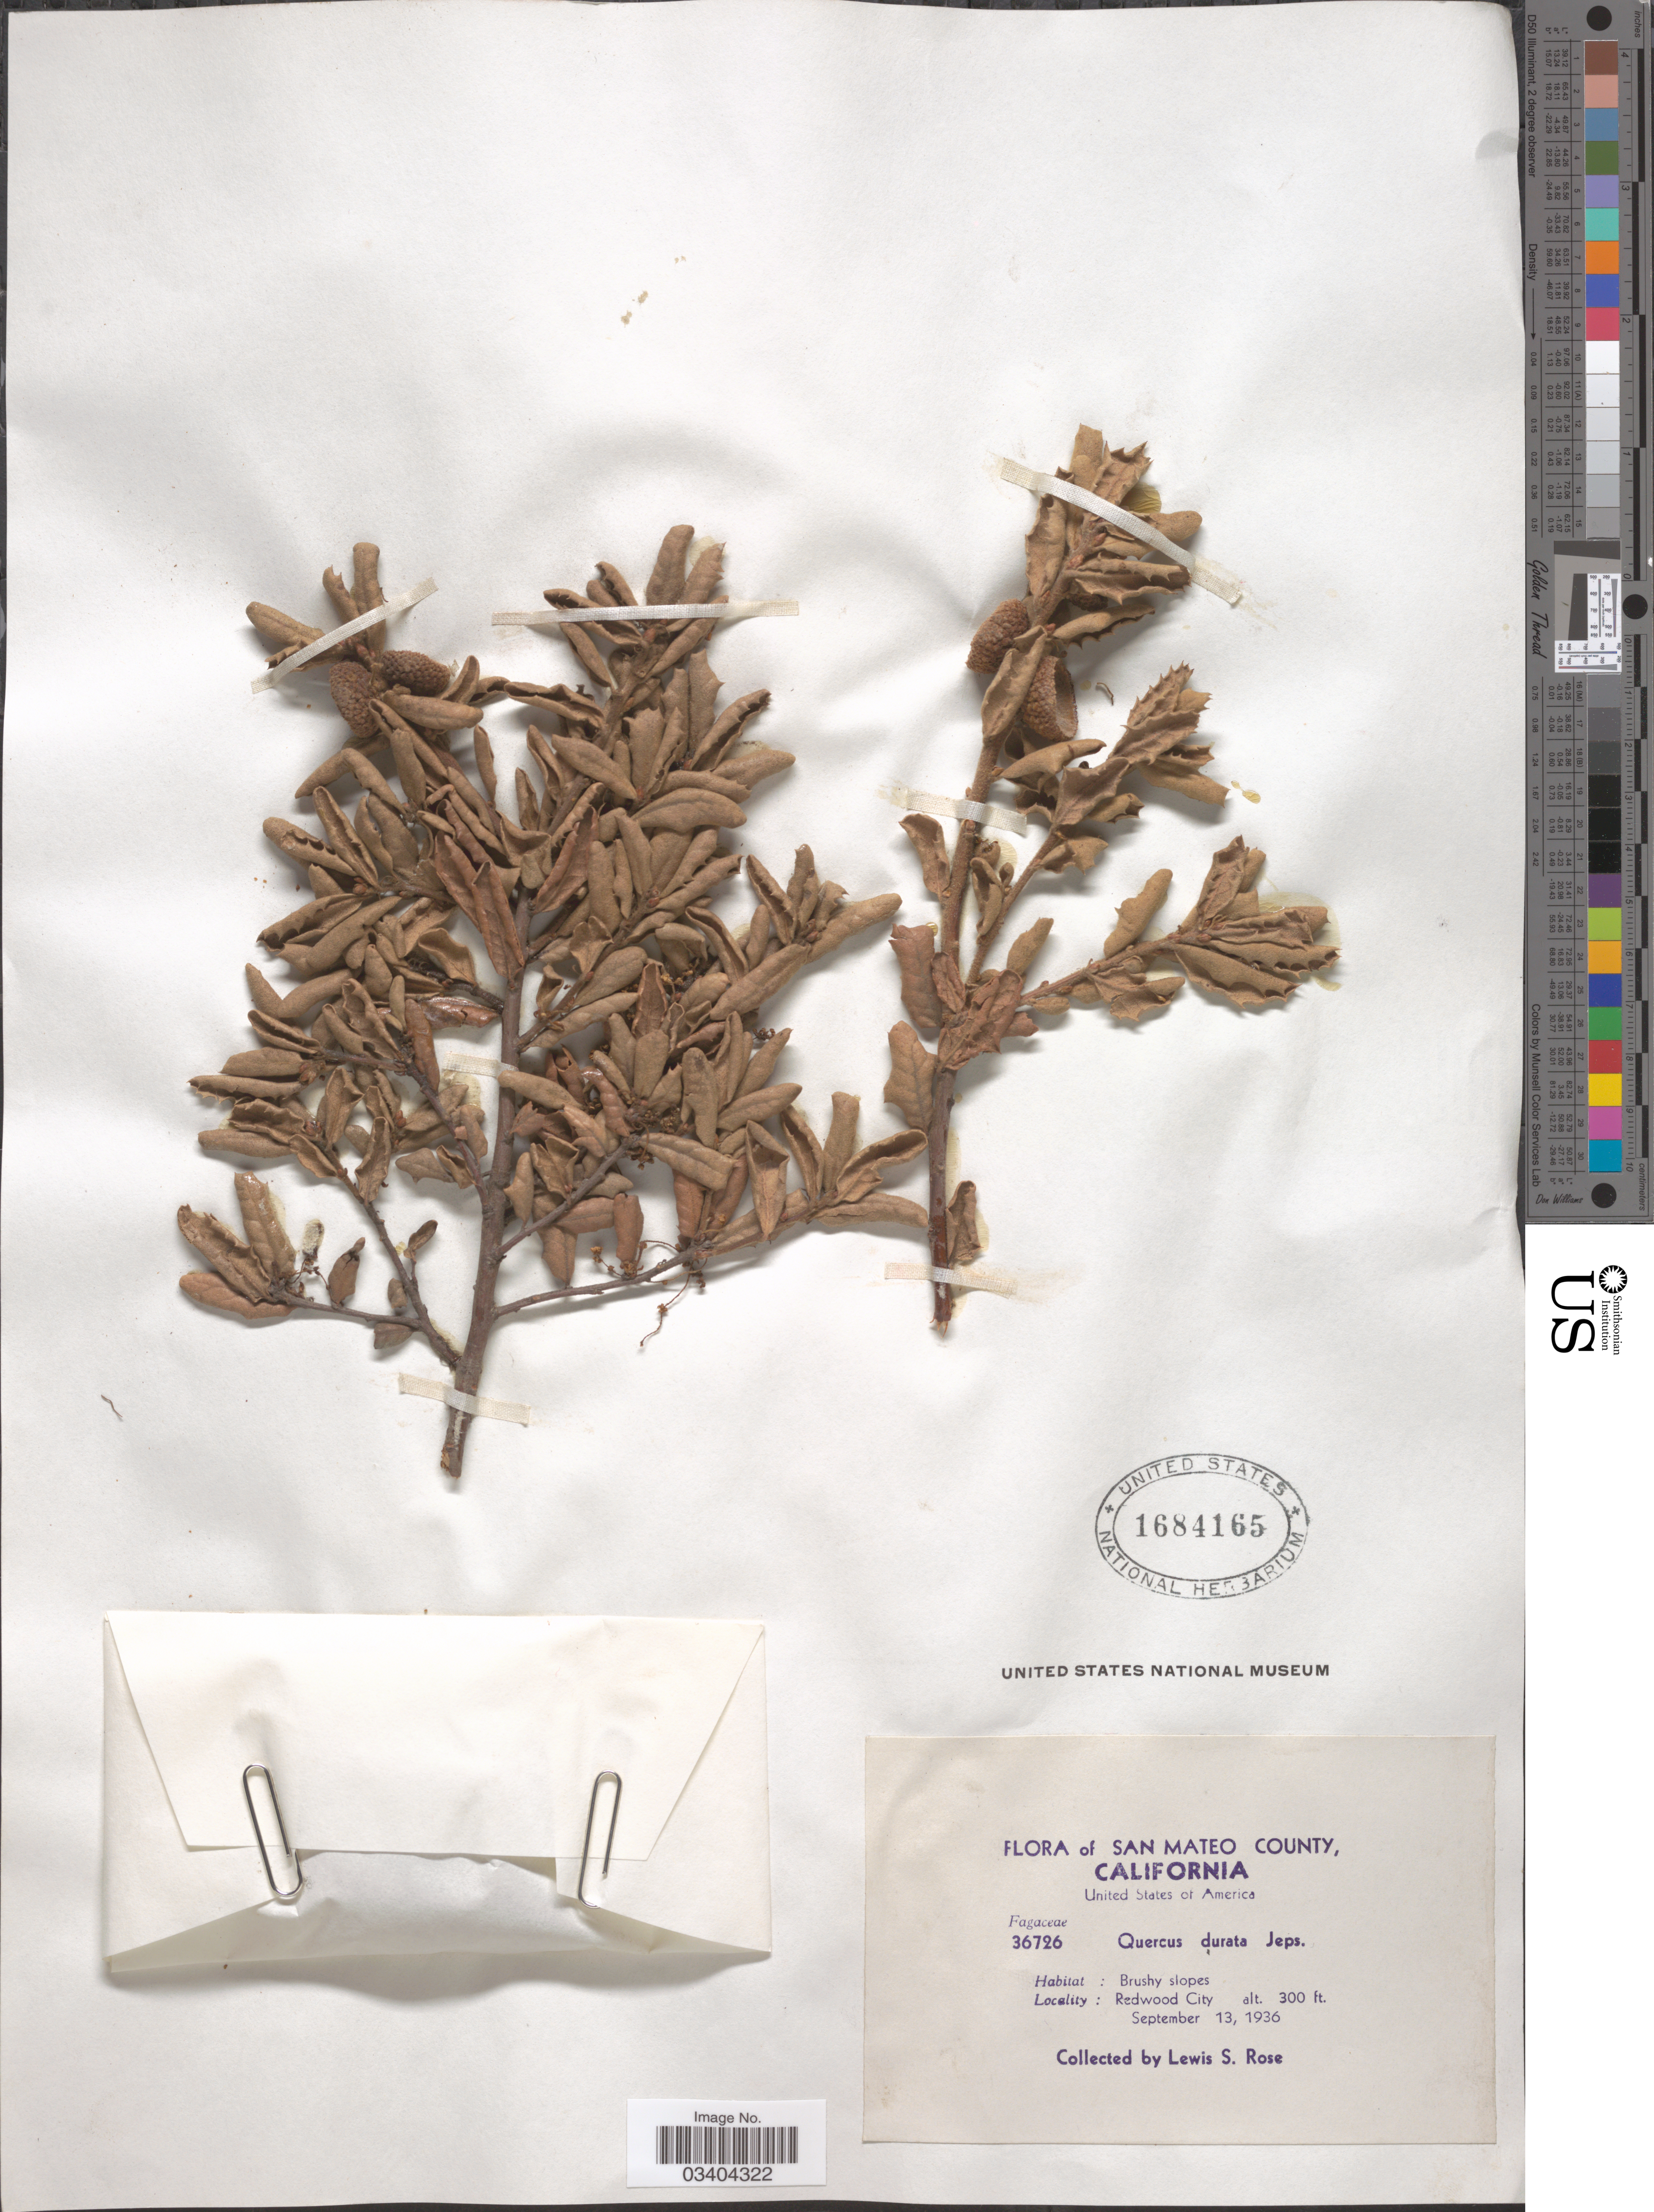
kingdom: Plantae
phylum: Tracheophyta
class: Magnoliopsida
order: Fagales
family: Fagaceae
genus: Quercus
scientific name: Quercus durata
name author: Jeps.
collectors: L. S. Rose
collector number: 36726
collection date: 1936-09-13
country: United States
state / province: California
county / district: San Mateo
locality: San Mateo County. Redwood City.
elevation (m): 91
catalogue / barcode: US 1684165